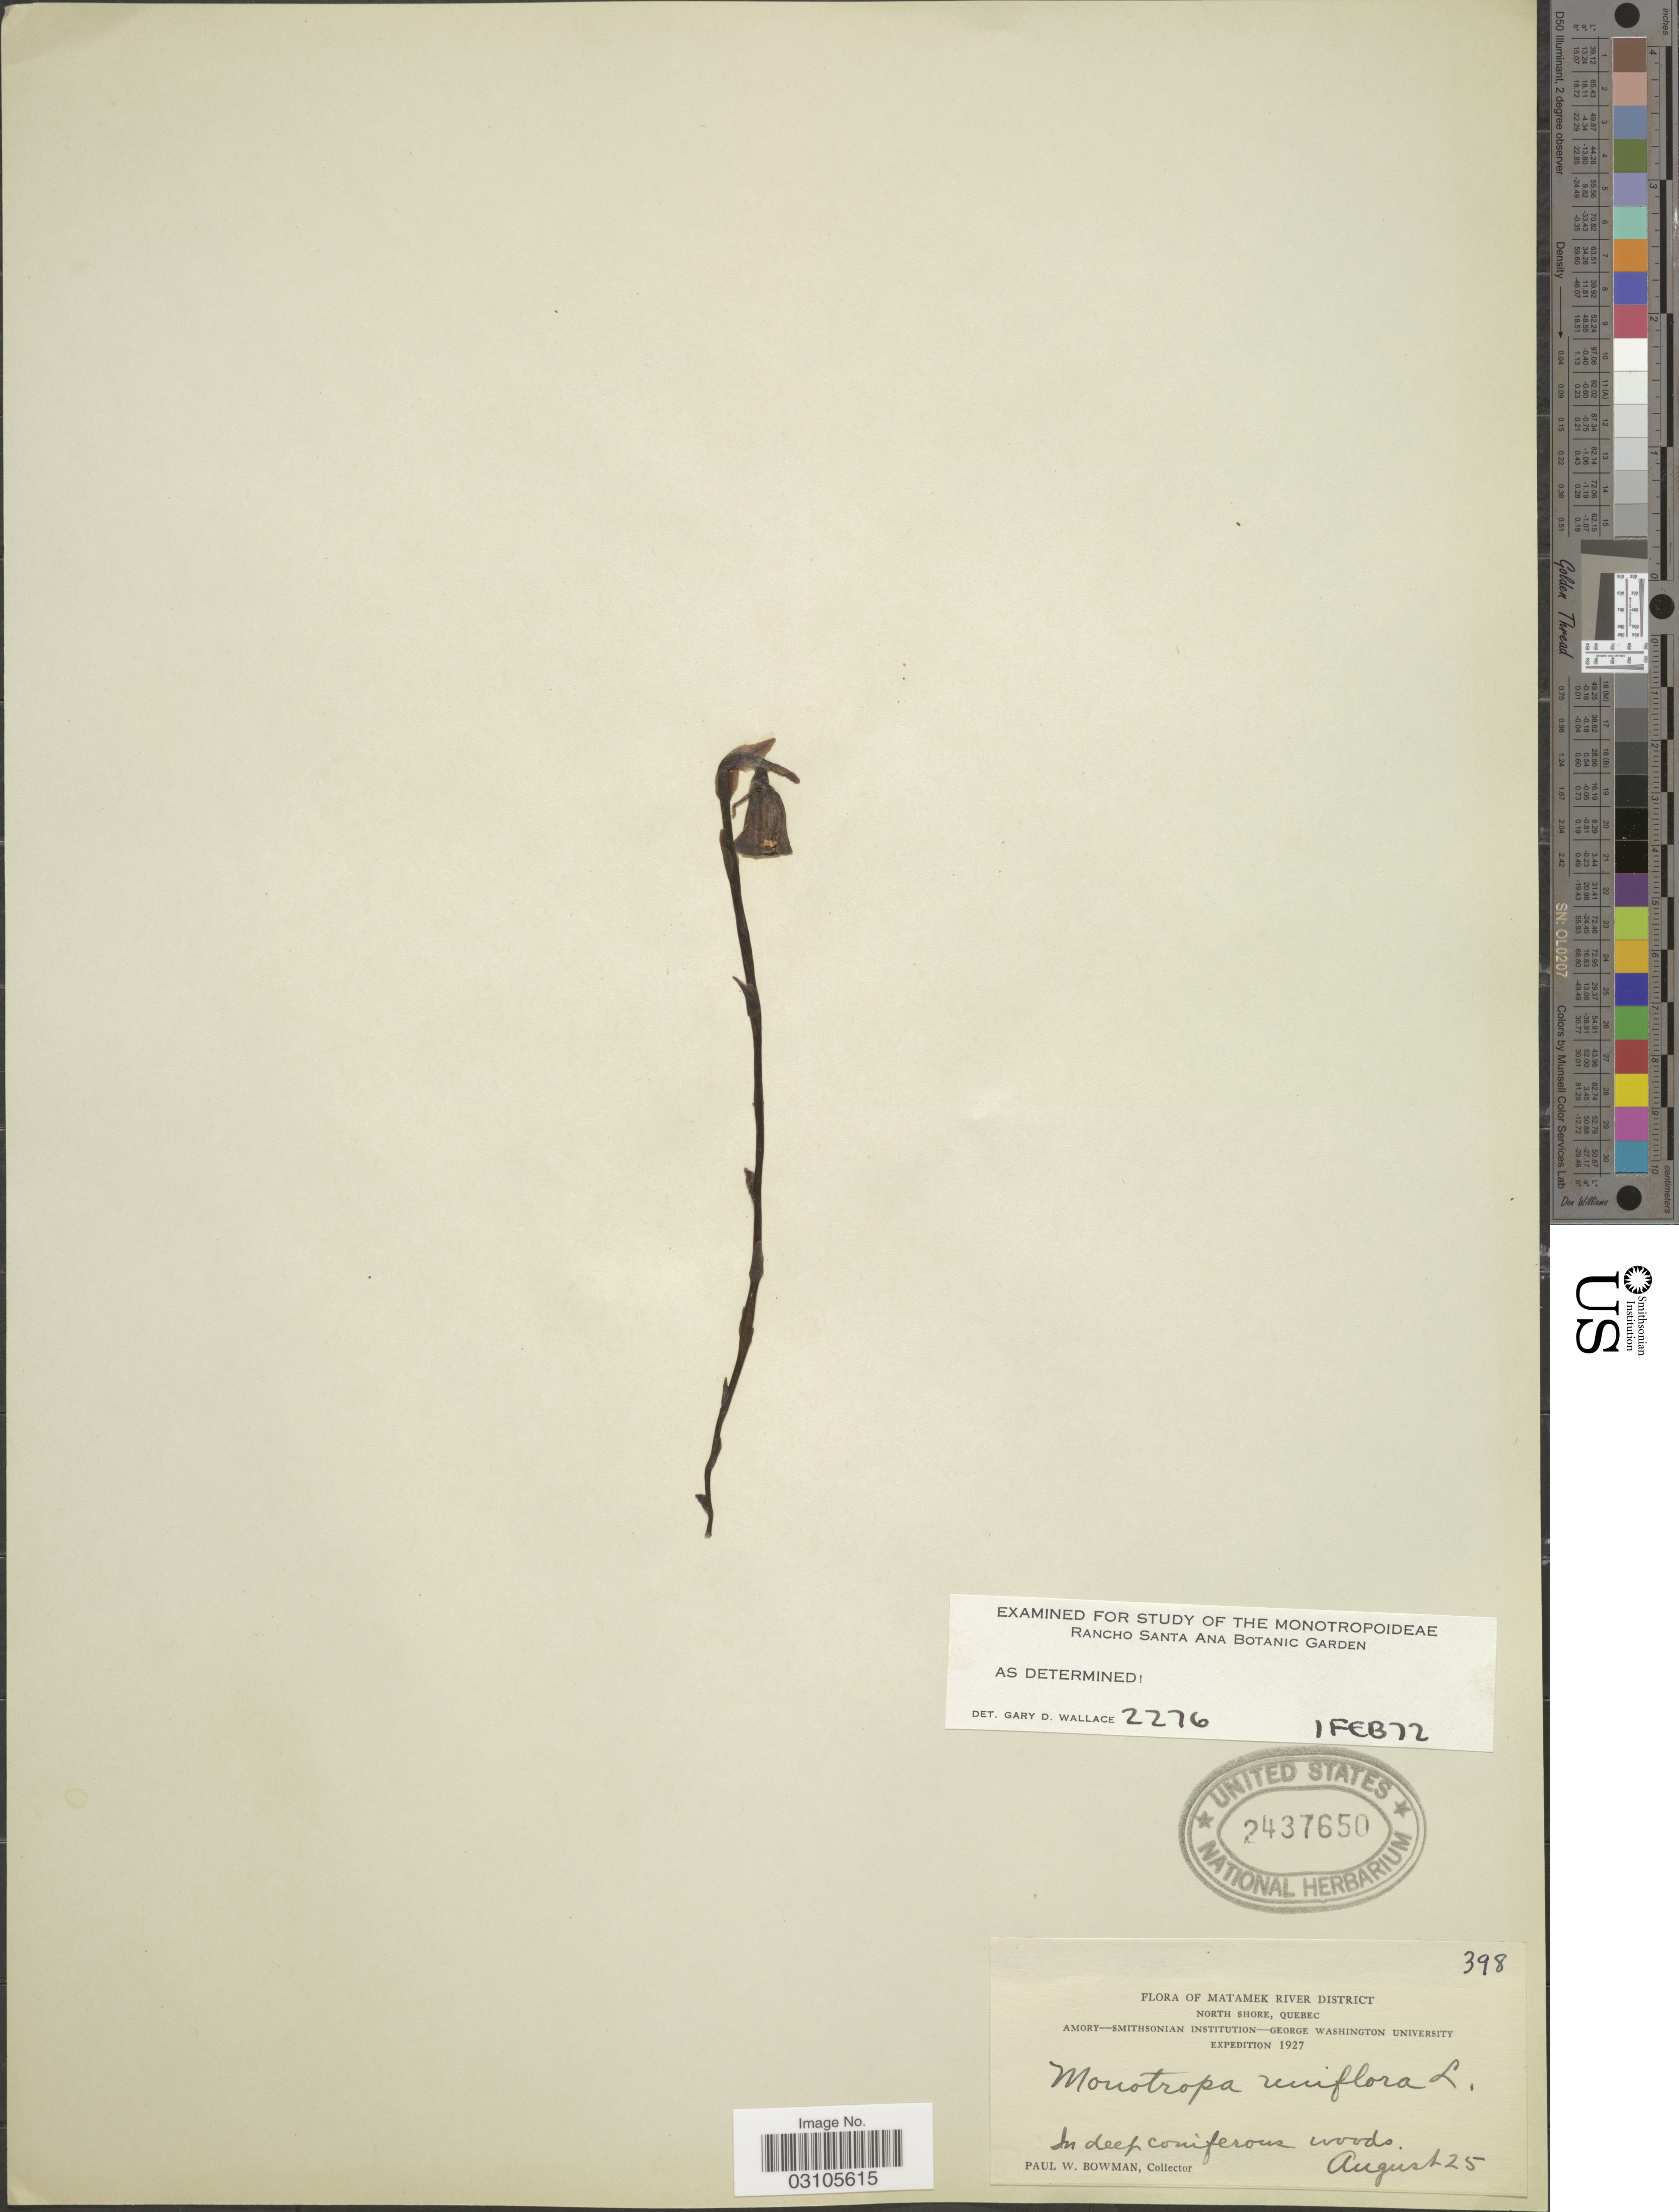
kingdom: Plantae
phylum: Tracheophyta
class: Magnoliopsida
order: Ericales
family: Ericaceae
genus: Monotropa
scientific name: Monotropa uniflora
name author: L.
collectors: P. Bowman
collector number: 398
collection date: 1927-08-25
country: Canada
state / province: Quebec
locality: Matamek River District. North Shore.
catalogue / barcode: US 2437650